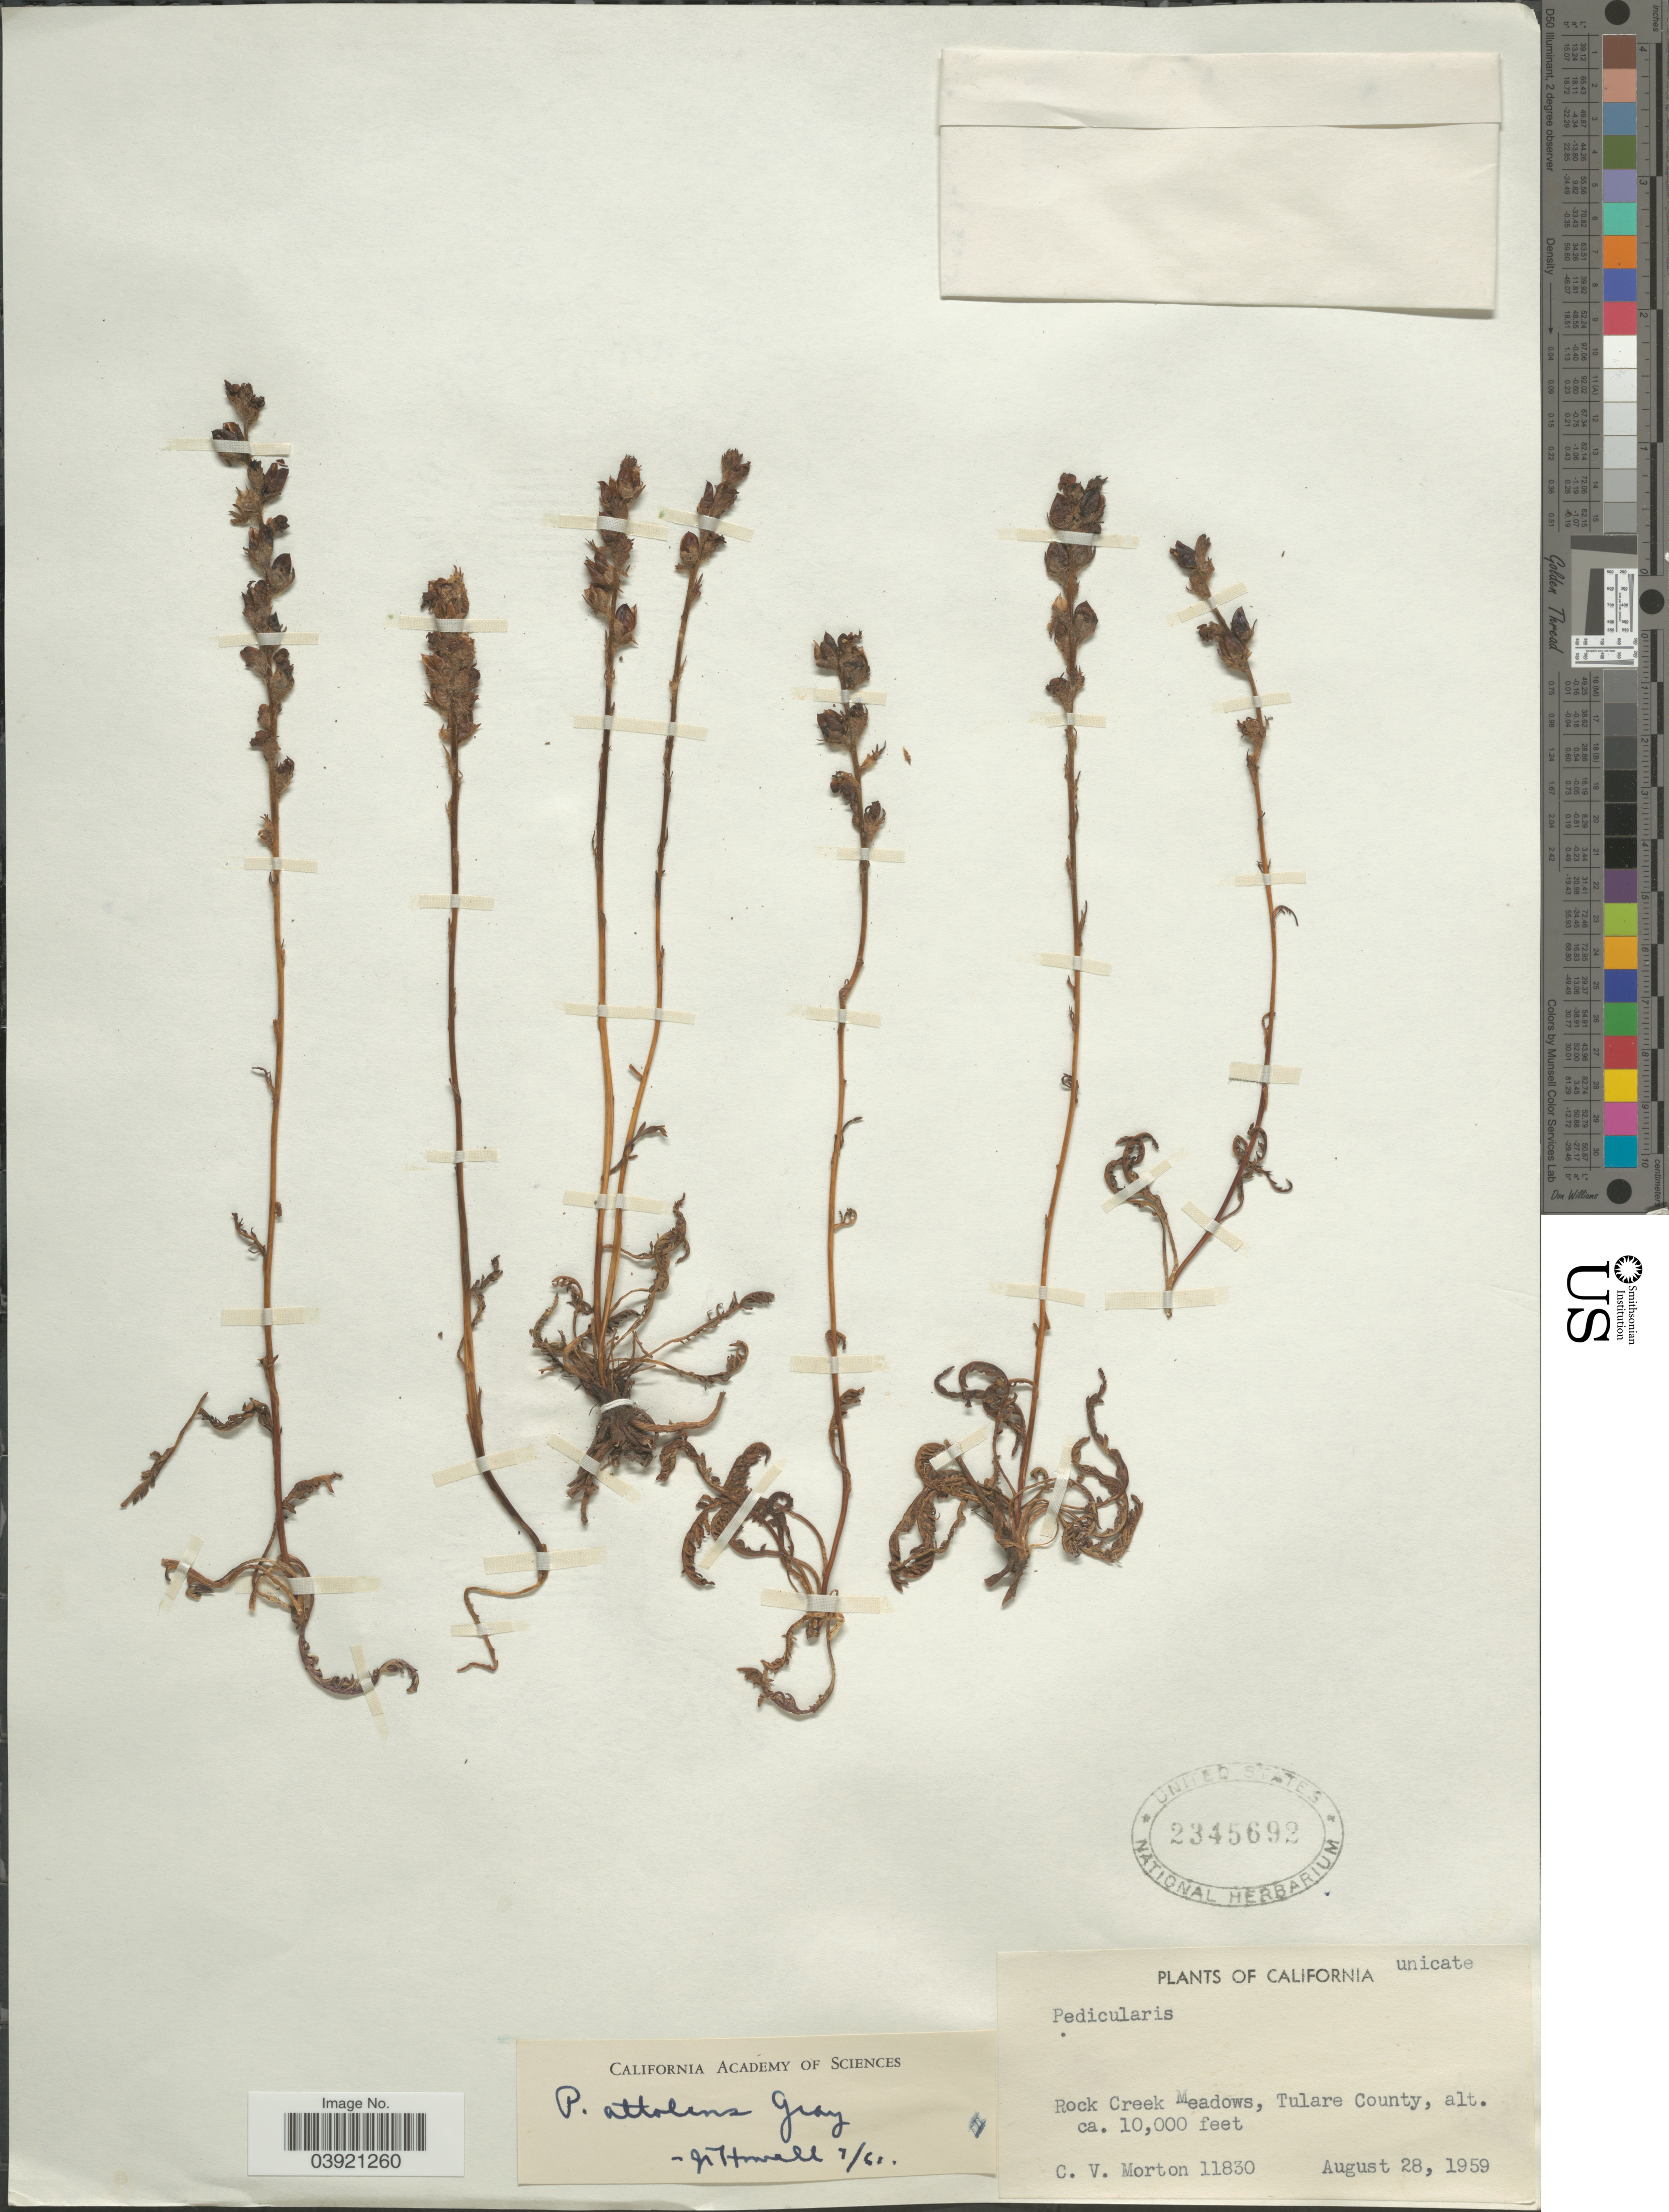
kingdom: Plantae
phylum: Tracheophyta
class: Magnoliopsida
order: Lamiales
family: Orobanchaceae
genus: Pedicularis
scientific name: Pedicularis attollens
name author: A. Gray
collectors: C. V. Morton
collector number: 11830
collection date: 1959-08-28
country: United States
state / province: California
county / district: Tulare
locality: Rock Creek Meadows, Tulare County.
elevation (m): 3048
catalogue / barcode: US 2345692